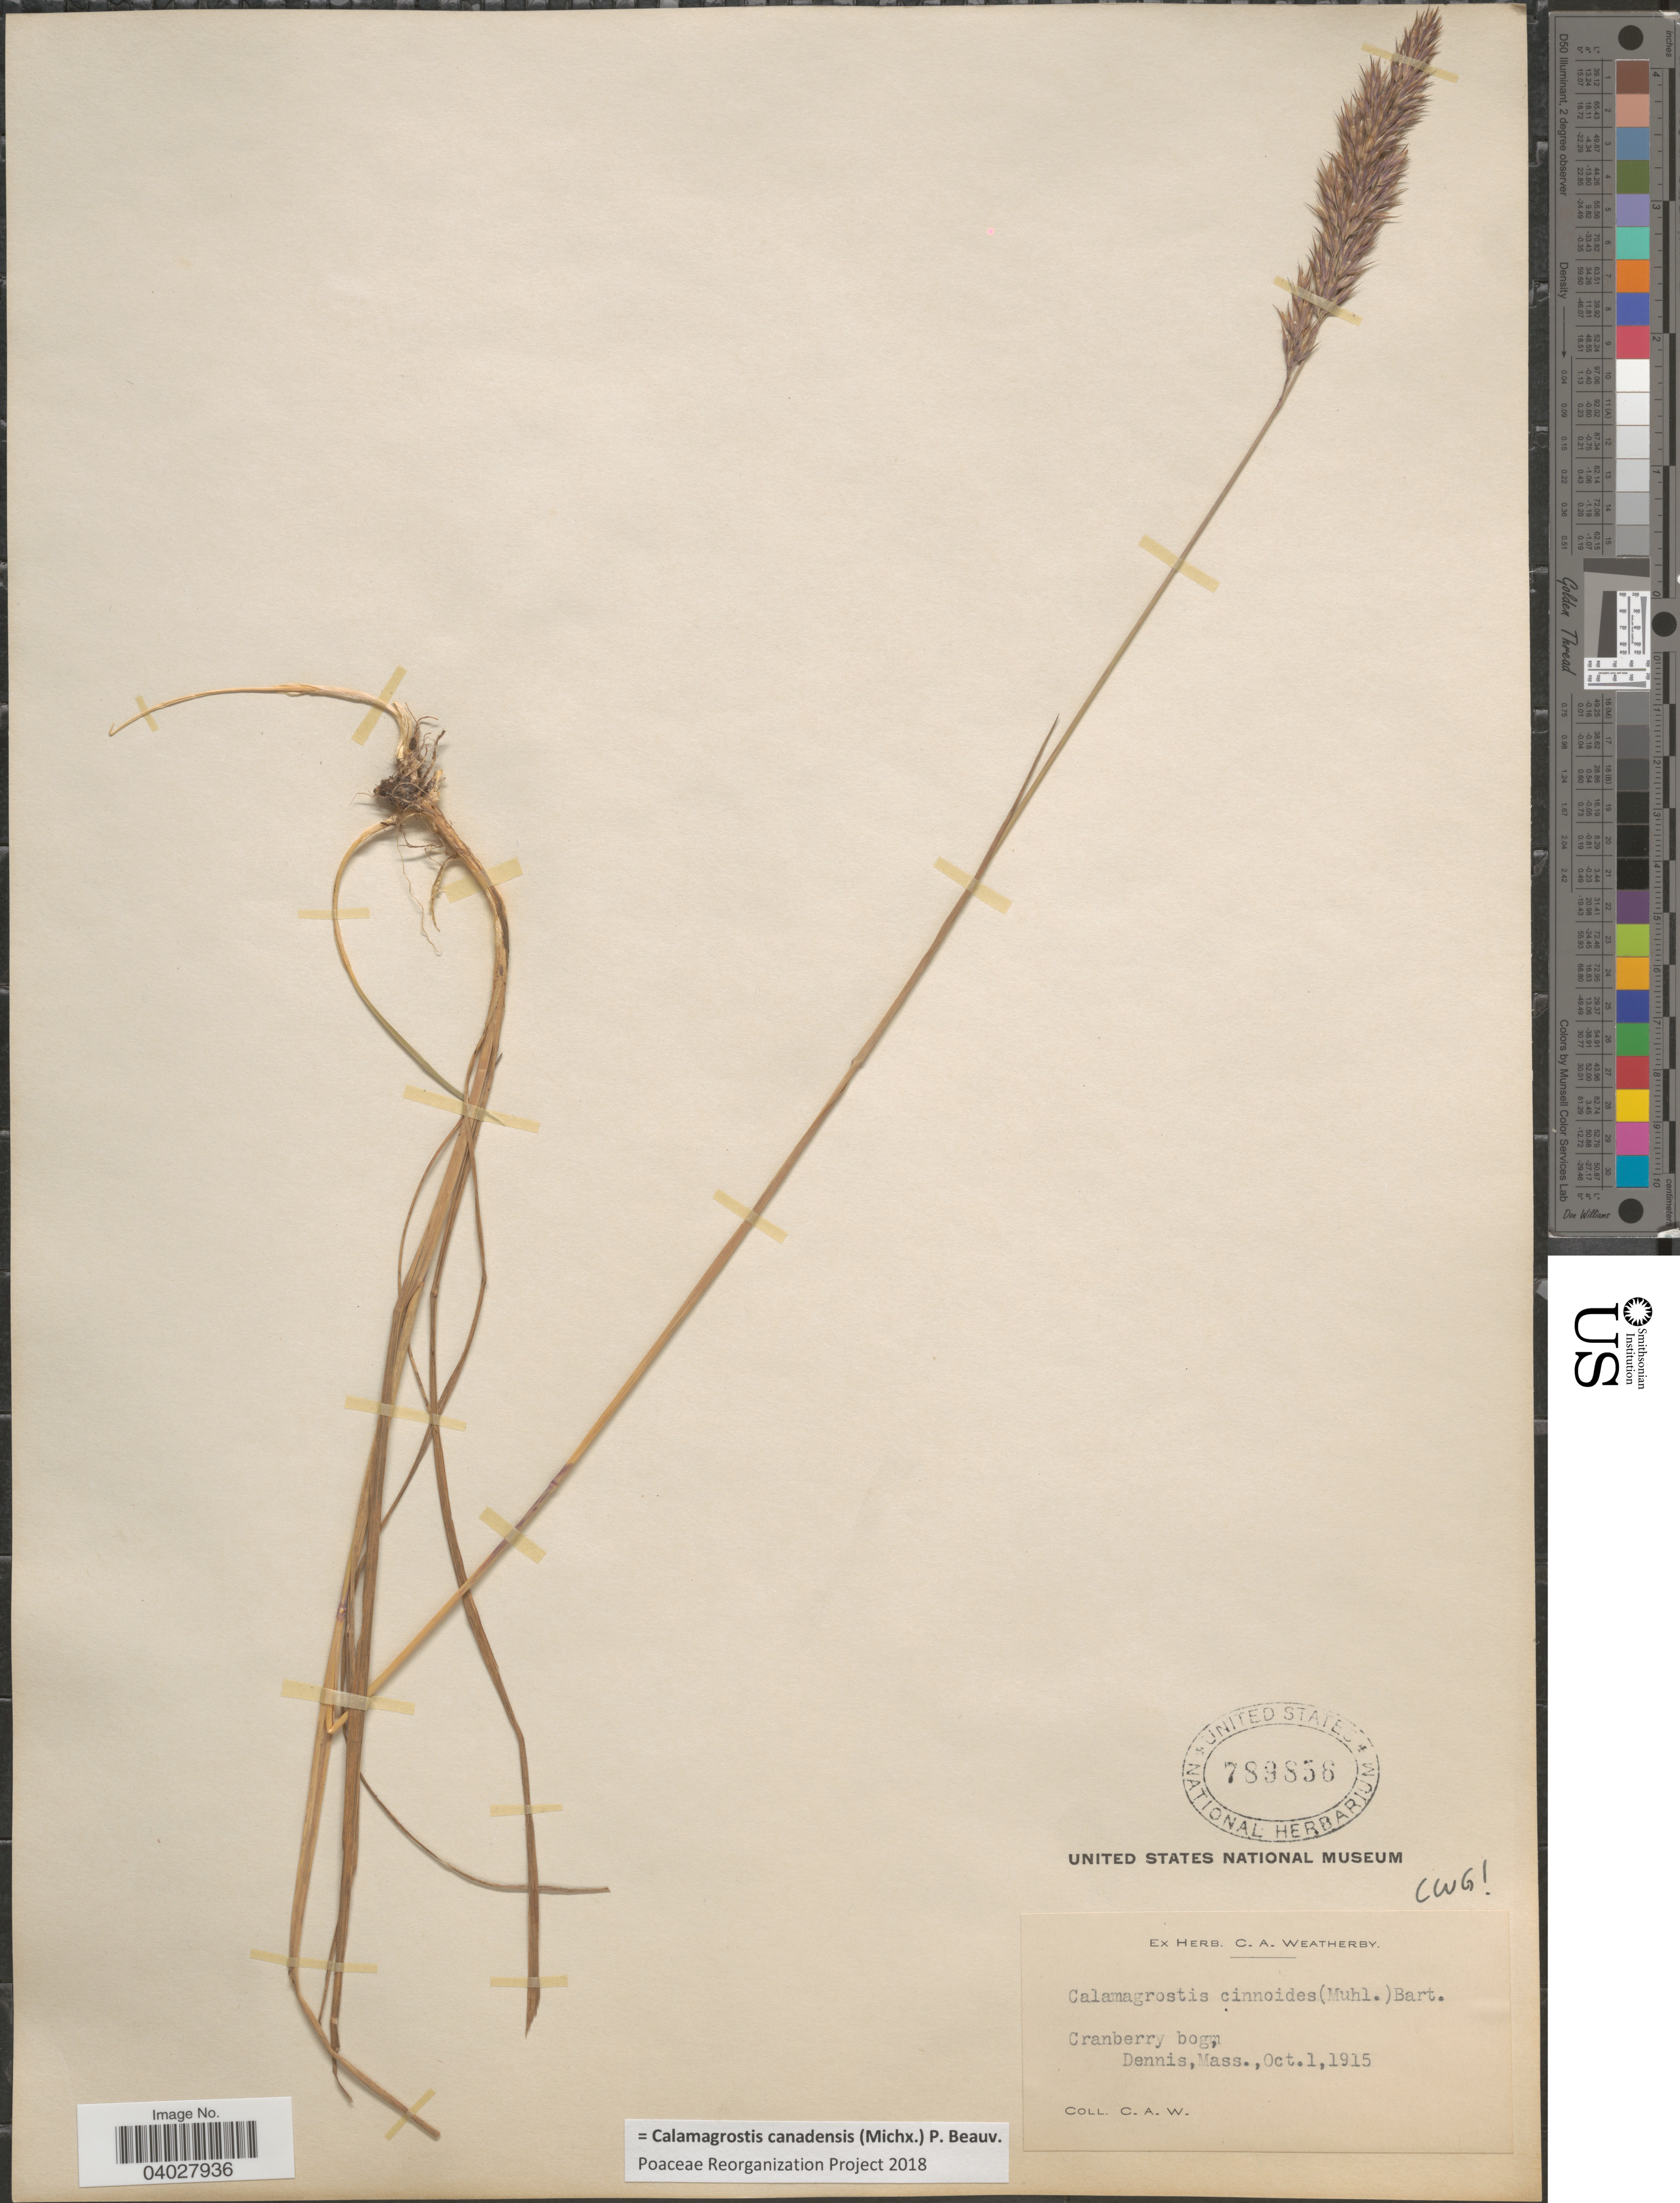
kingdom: Plantae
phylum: Tracheophyta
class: Liliopsida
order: Poales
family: Poaceae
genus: Calamagrostis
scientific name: Calamagrostis canadensis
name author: (Michx.) P. Beauv.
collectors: C. A. Weatherby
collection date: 1915-10-01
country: United States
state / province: Massachusetts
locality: Cranberry bog, Dennis.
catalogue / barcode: US 789856